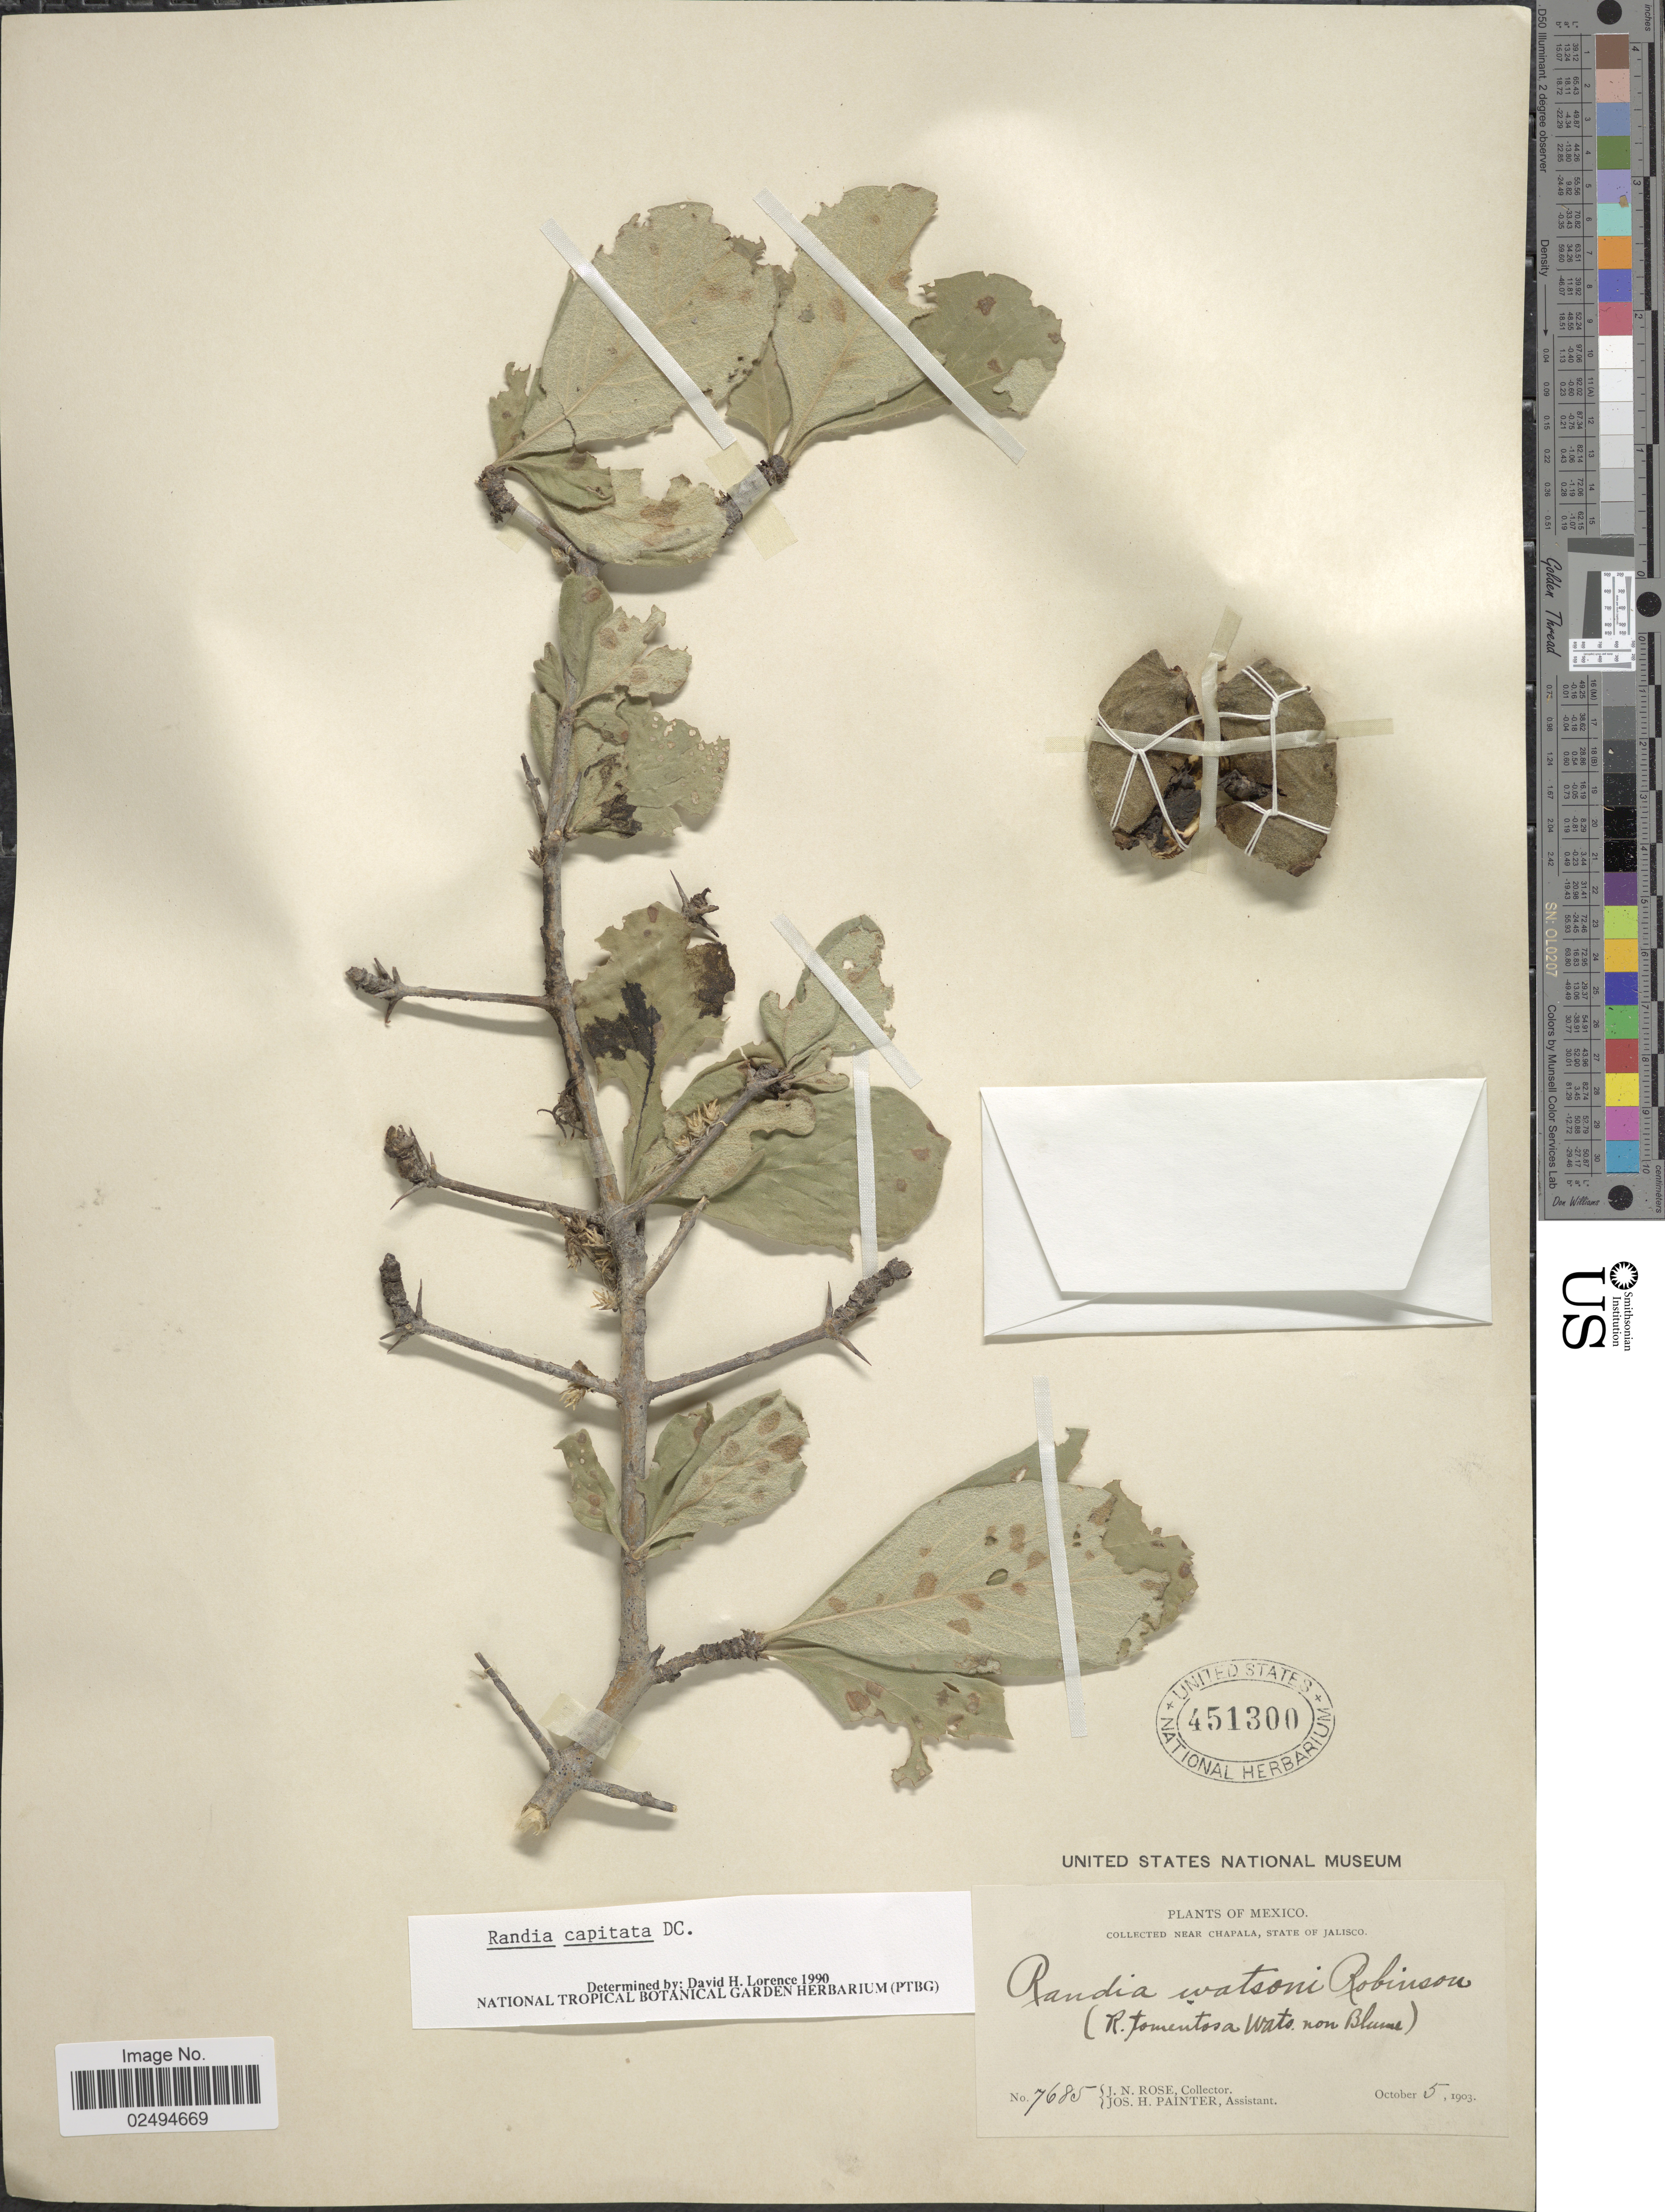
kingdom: Plantae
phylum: Tracheophyta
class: Magnoliopsida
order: Gentianales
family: Rubiaceae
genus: Randia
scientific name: Randia capitata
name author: DC.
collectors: J. N. Rose & J. H. Painter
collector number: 7685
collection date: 1903-10-05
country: Mexico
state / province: Jalisco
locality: Near Chapala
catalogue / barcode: US 451300